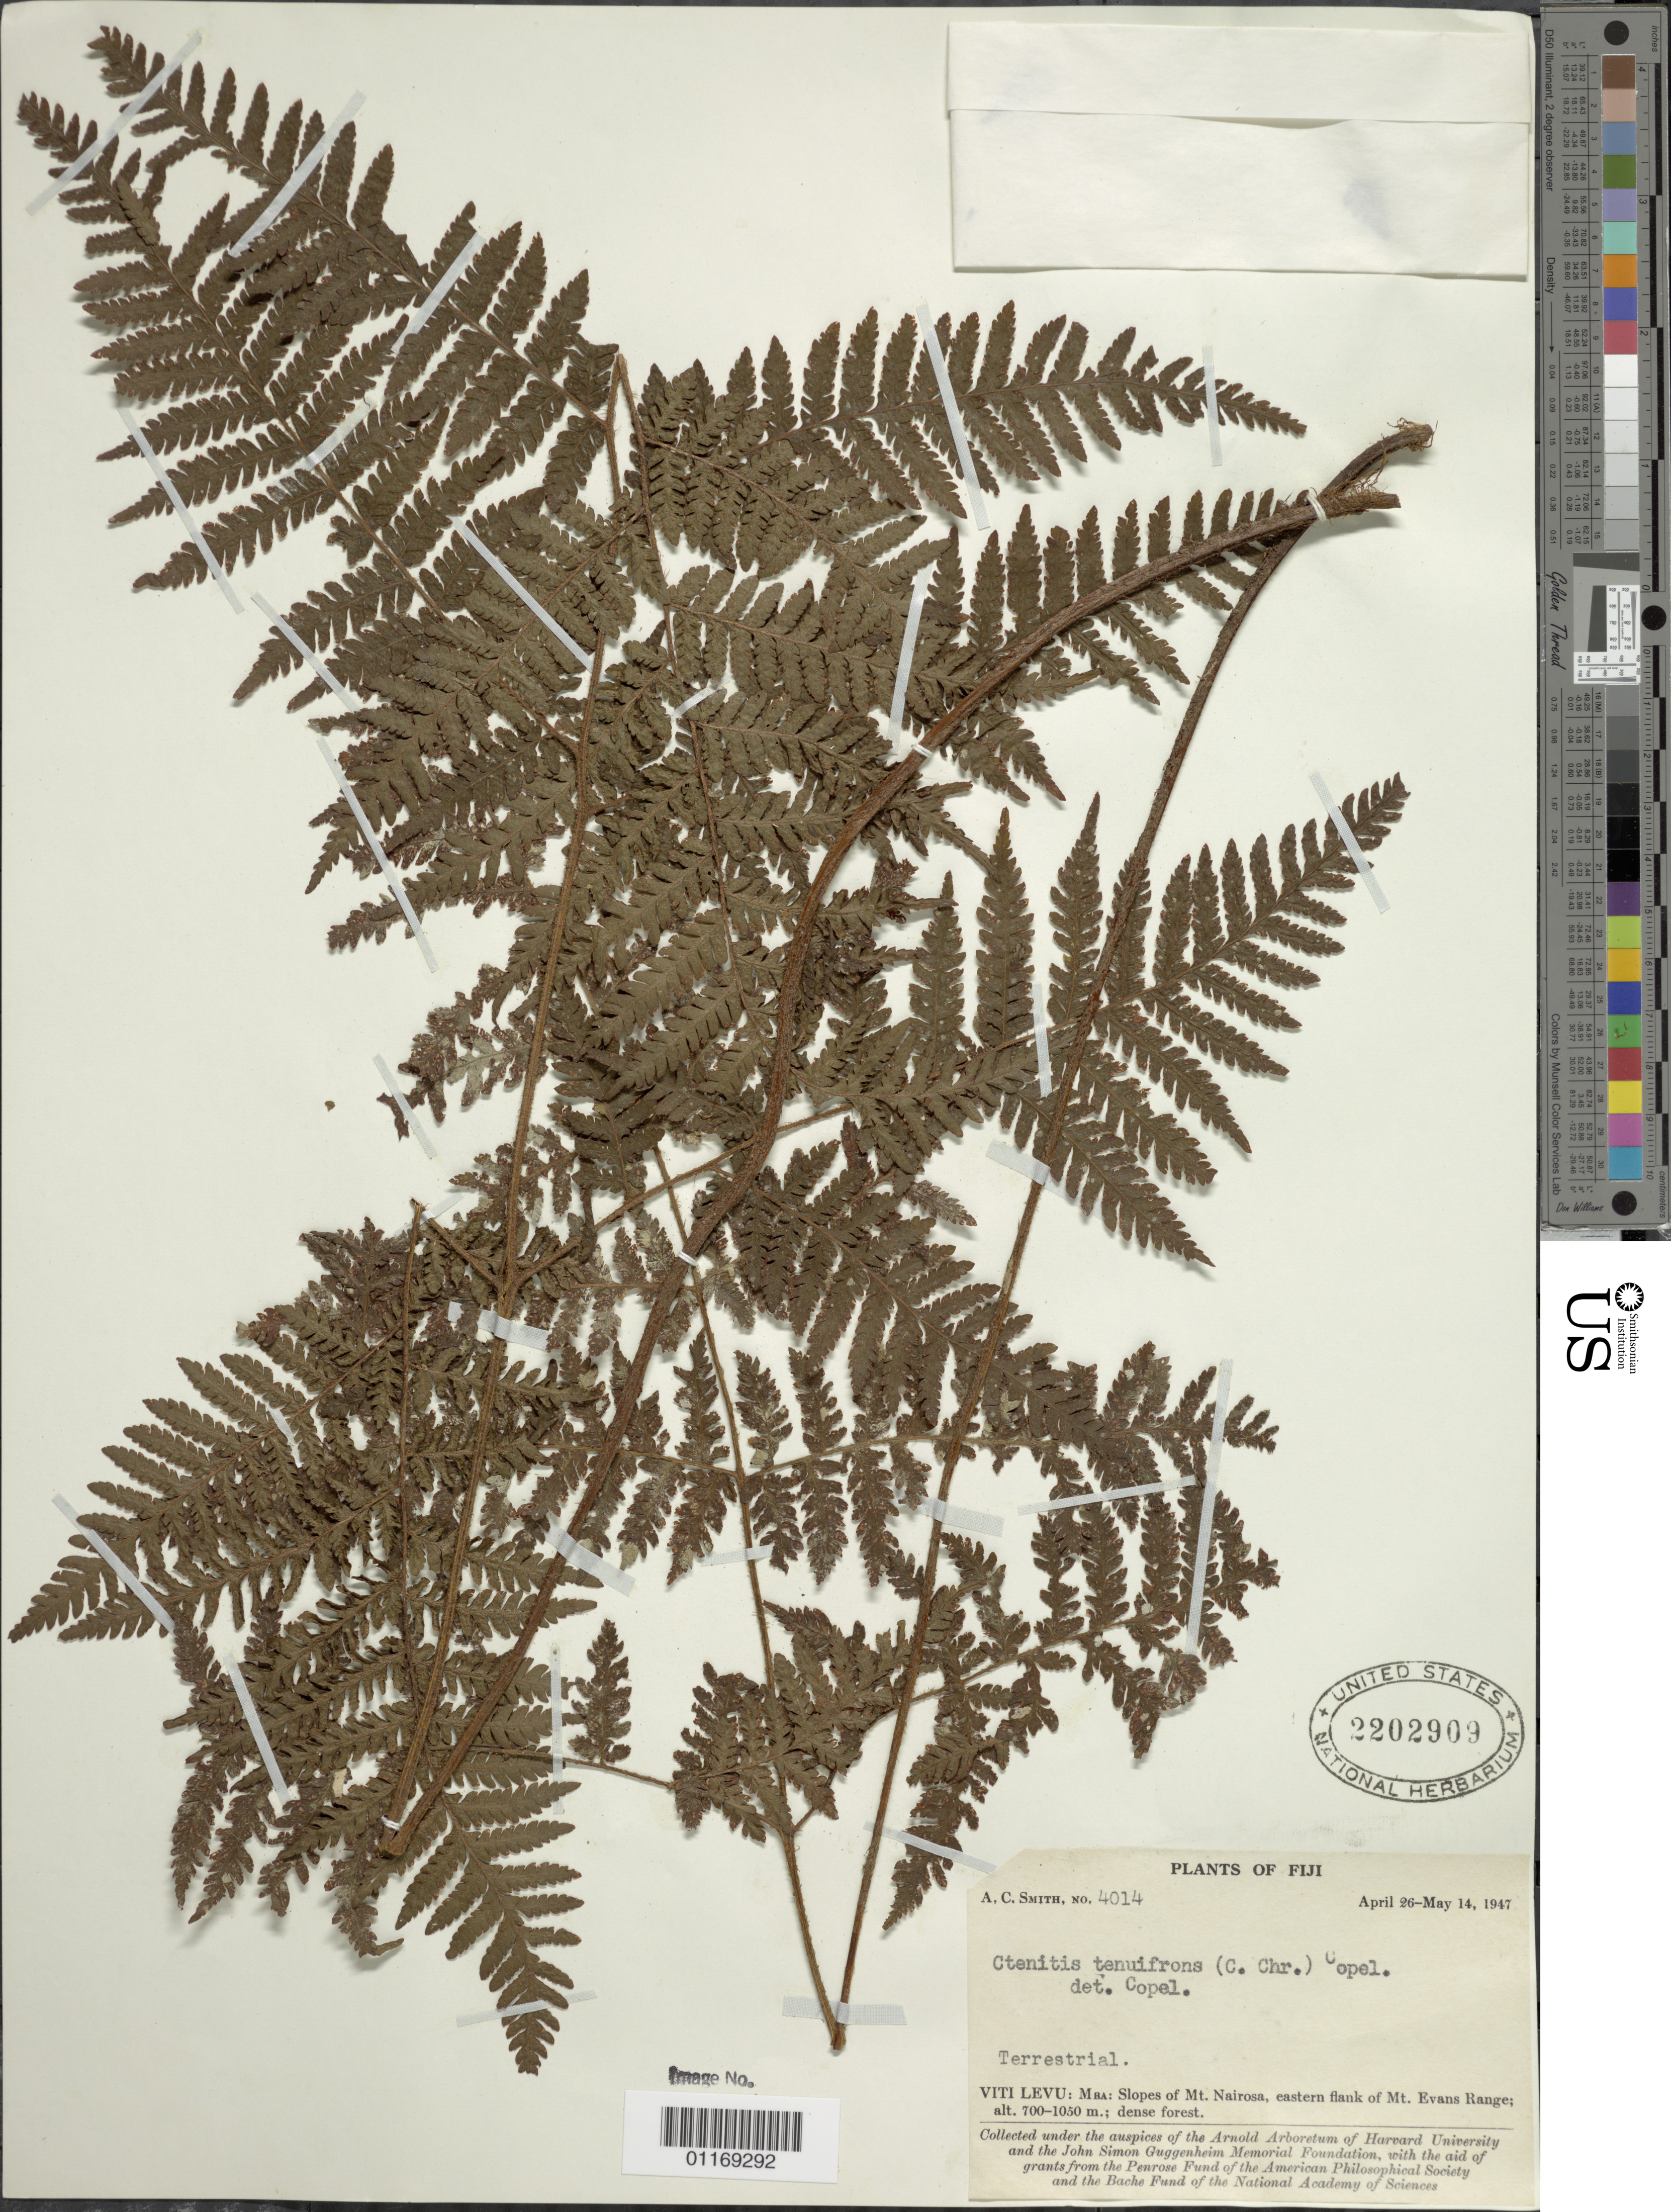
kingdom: Plantae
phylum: Tracheophyta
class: Polypodiopsida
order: Polypodiales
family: Dryopteridaceae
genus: Ctenitis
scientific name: Ctenitis waiwaiensis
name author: (C. Chr.) Brownlie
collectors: A. C. Smith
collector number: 4014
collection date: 1947-04-26/1947-05-14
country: Fiji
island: Viti Levu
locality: Mba: Slopes of Mt Nairosa, E flank of Mt Evans Range.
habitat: Dense forest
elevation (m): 700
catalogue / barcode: US 2202909